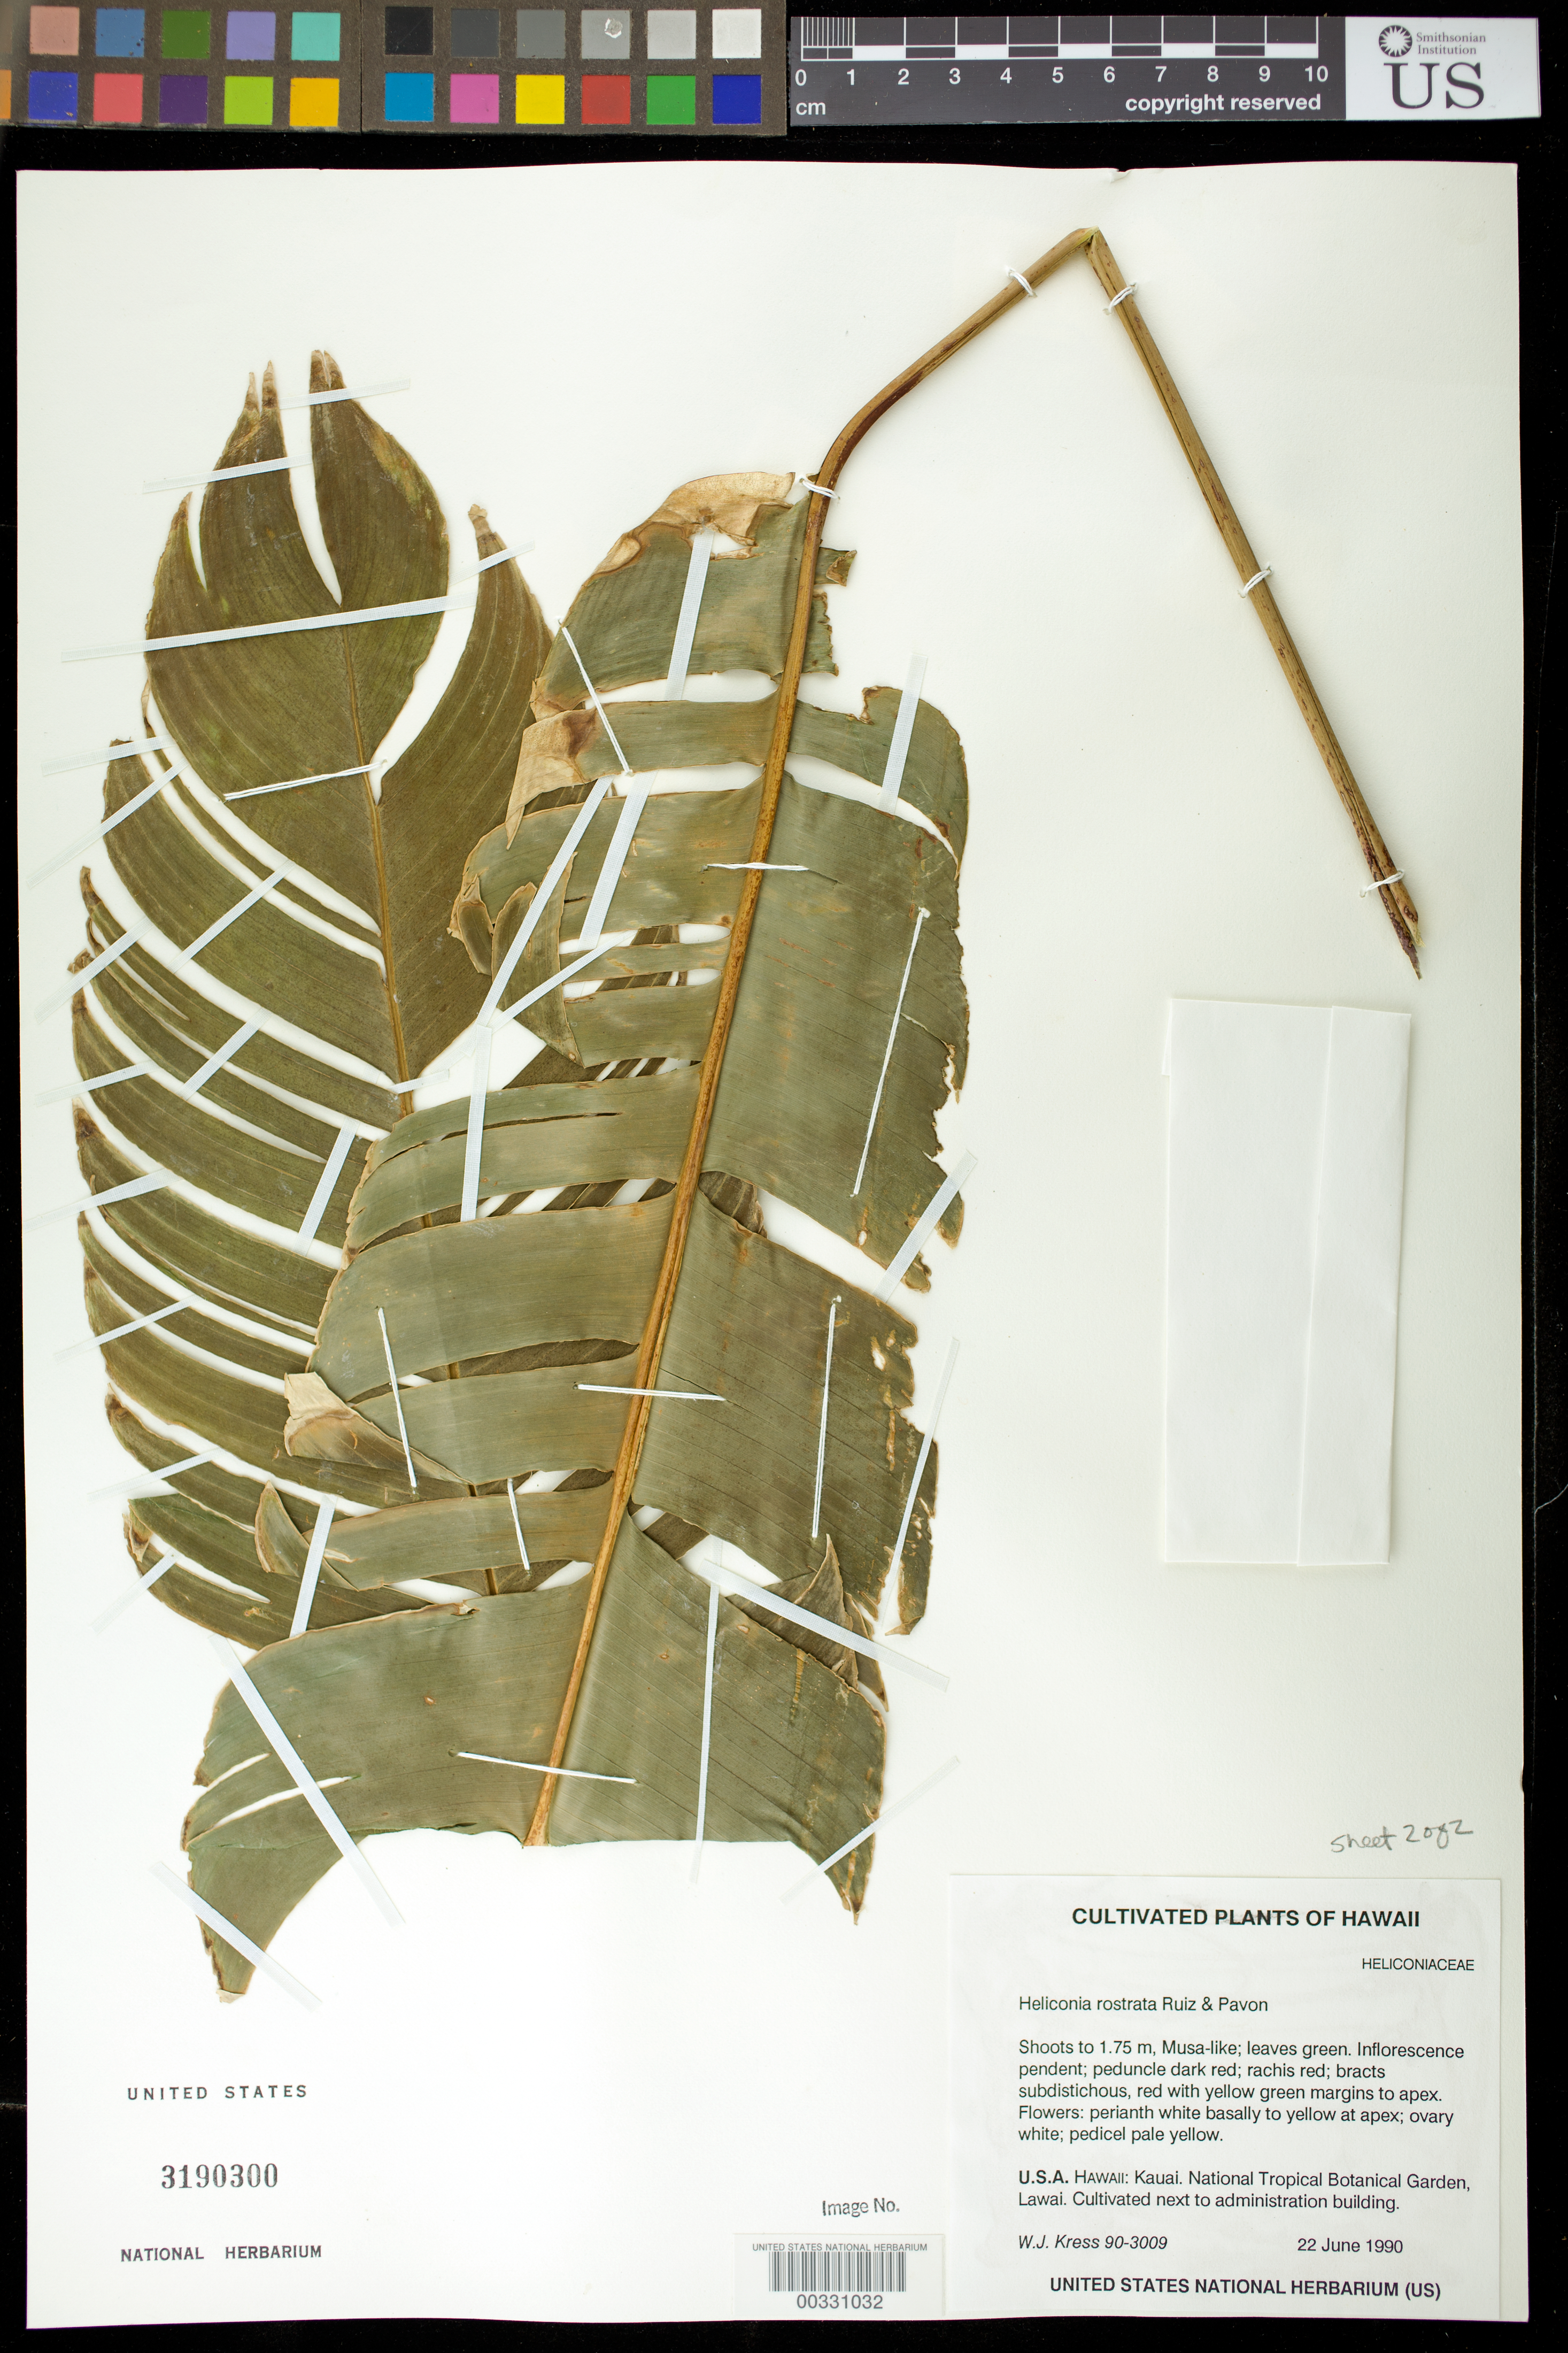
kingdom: Plantae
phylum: Tracheophyta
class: Liliopsida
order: Zingiberales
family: Heliconiaceae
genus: Heliconia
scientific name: Heliconia rostrata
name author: Ruiz & Pav.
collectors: W. J. Kress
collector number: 90-3009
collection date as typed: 22 Jun 1990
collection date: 1990-06-22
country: United States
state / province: Florida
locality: Southern Florida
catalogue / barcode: US 3190300